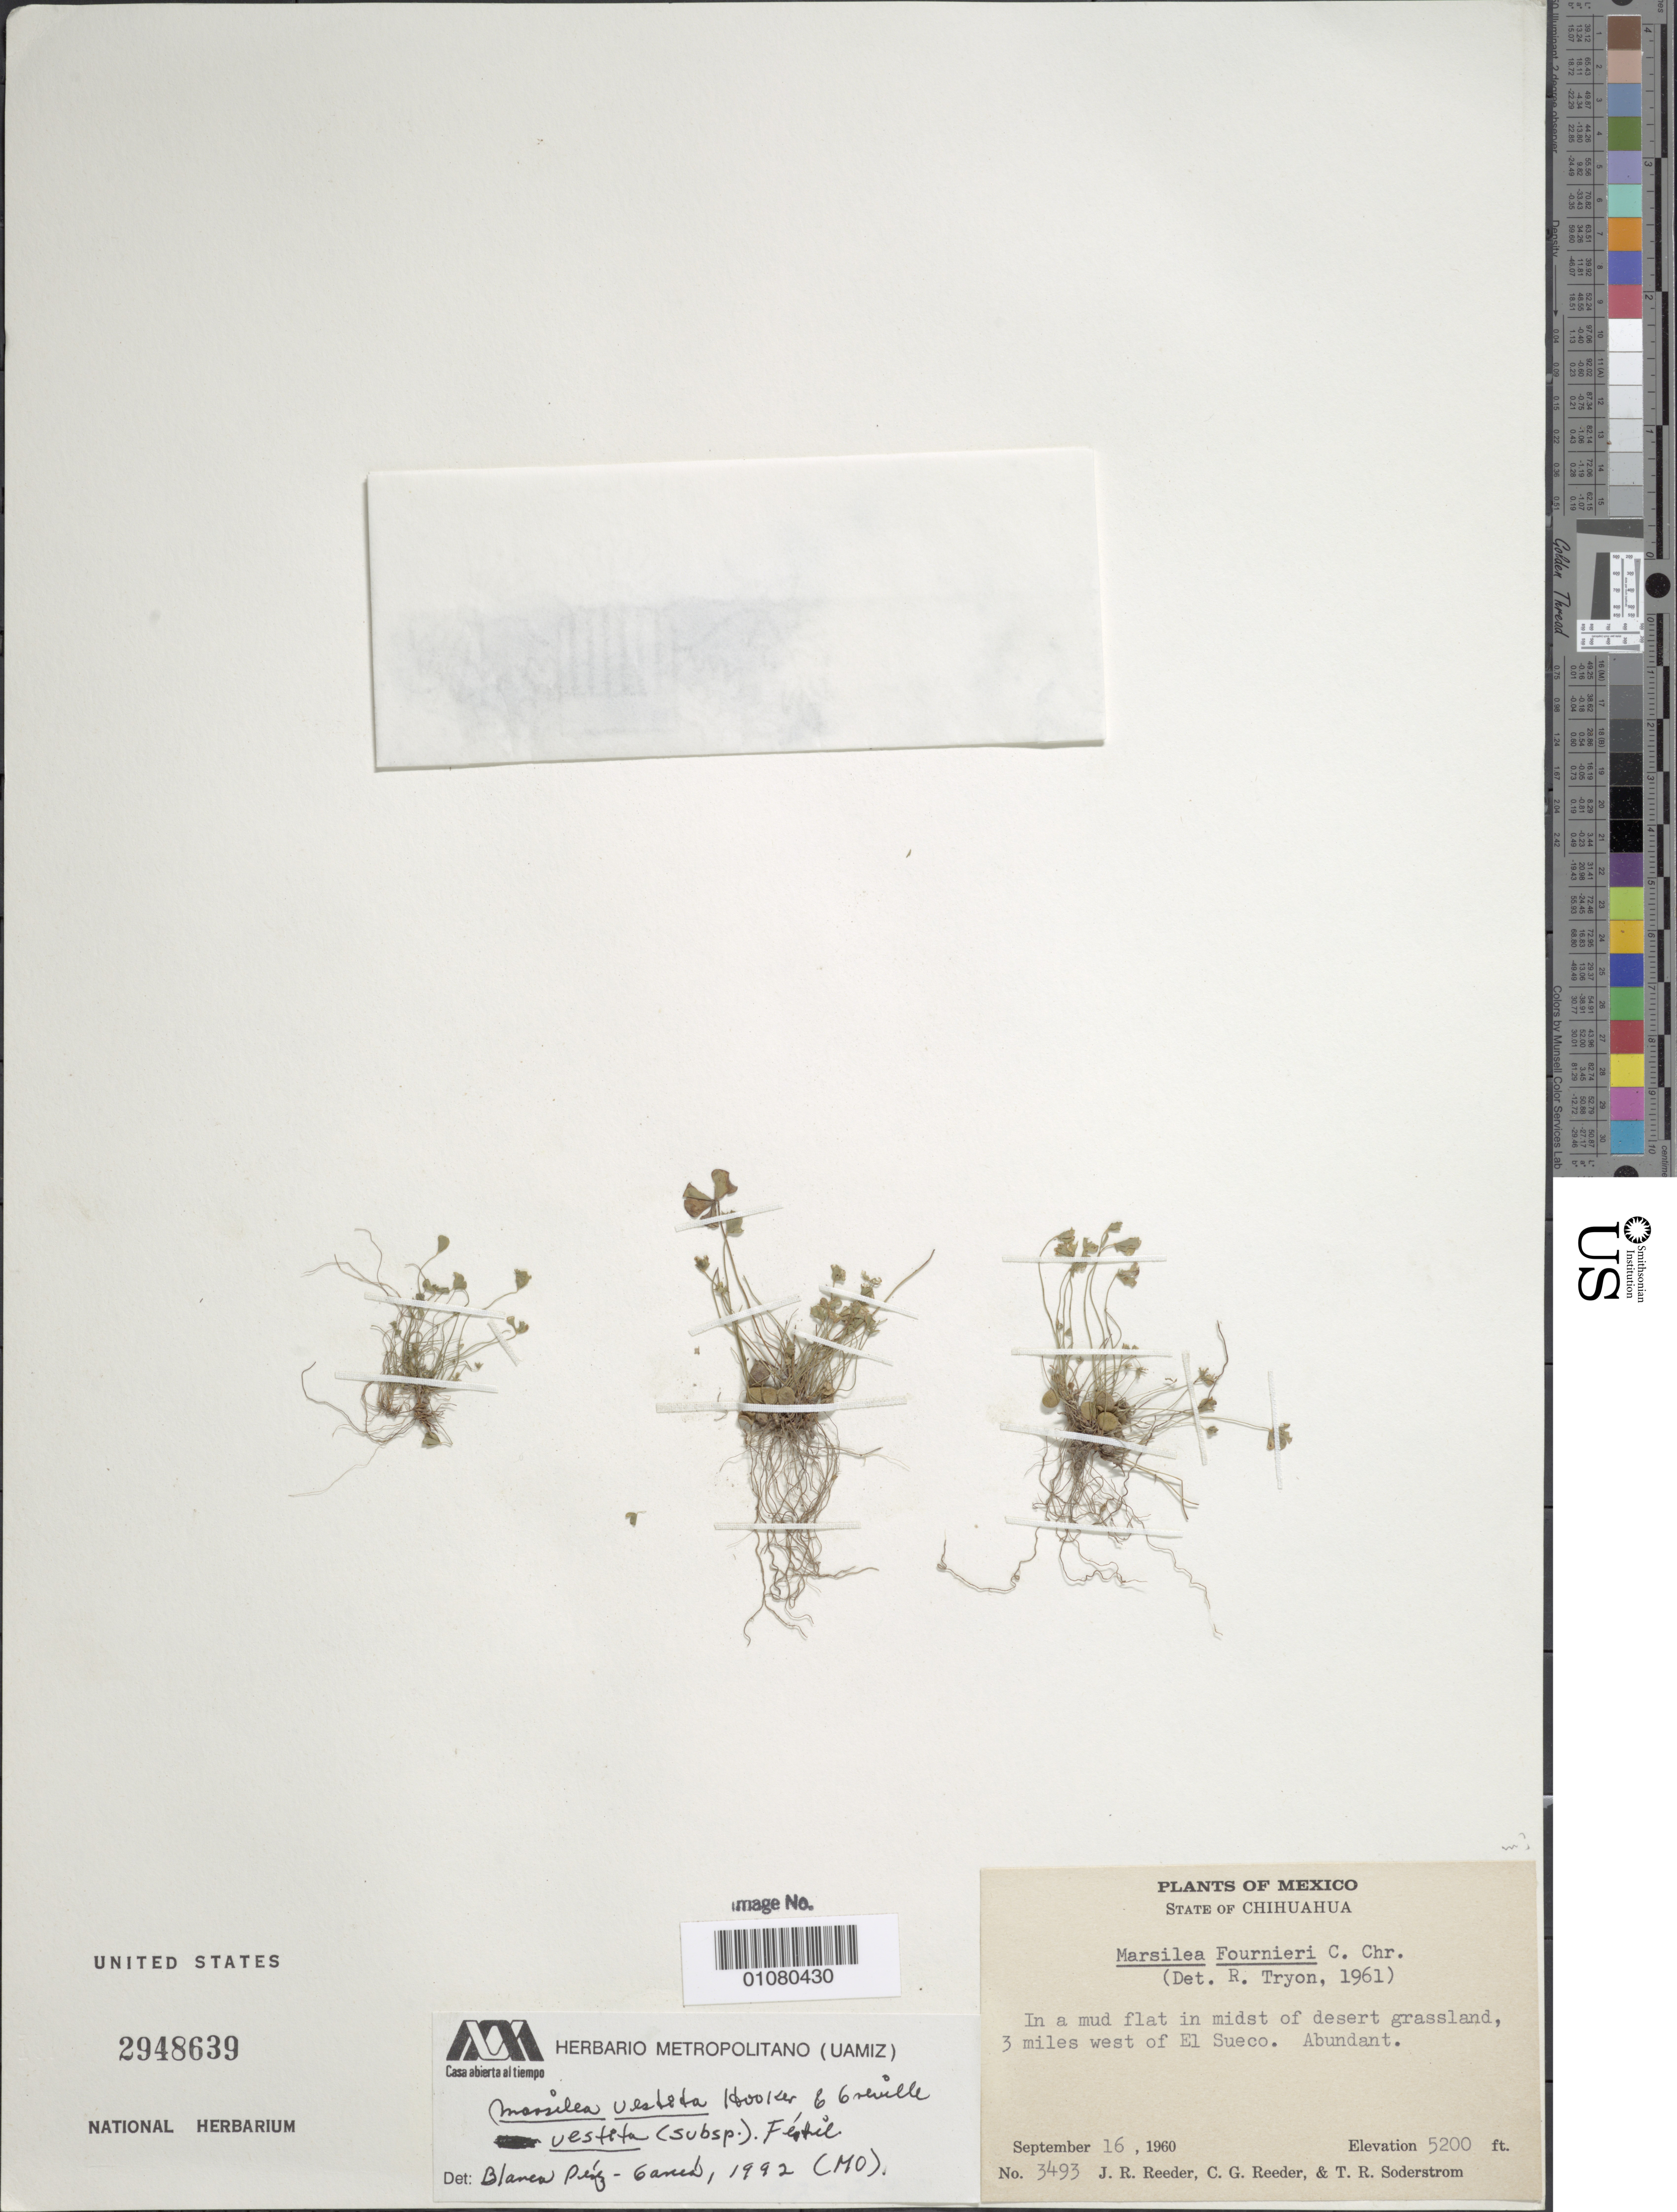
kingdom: Plantae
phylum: Tracheophyta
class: Polypodiopsida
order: Salviniales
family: Marsileaceae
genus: Marsilea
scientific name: Marsilea vestita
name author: Hook. & Grev.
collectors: J. R. Reeder, C. G. Reeder & T. R. Soderstrom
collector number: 3493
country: Mexico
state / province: Chihuahua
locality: W of El Sueco.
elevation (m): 1585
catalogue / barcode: US 2948639